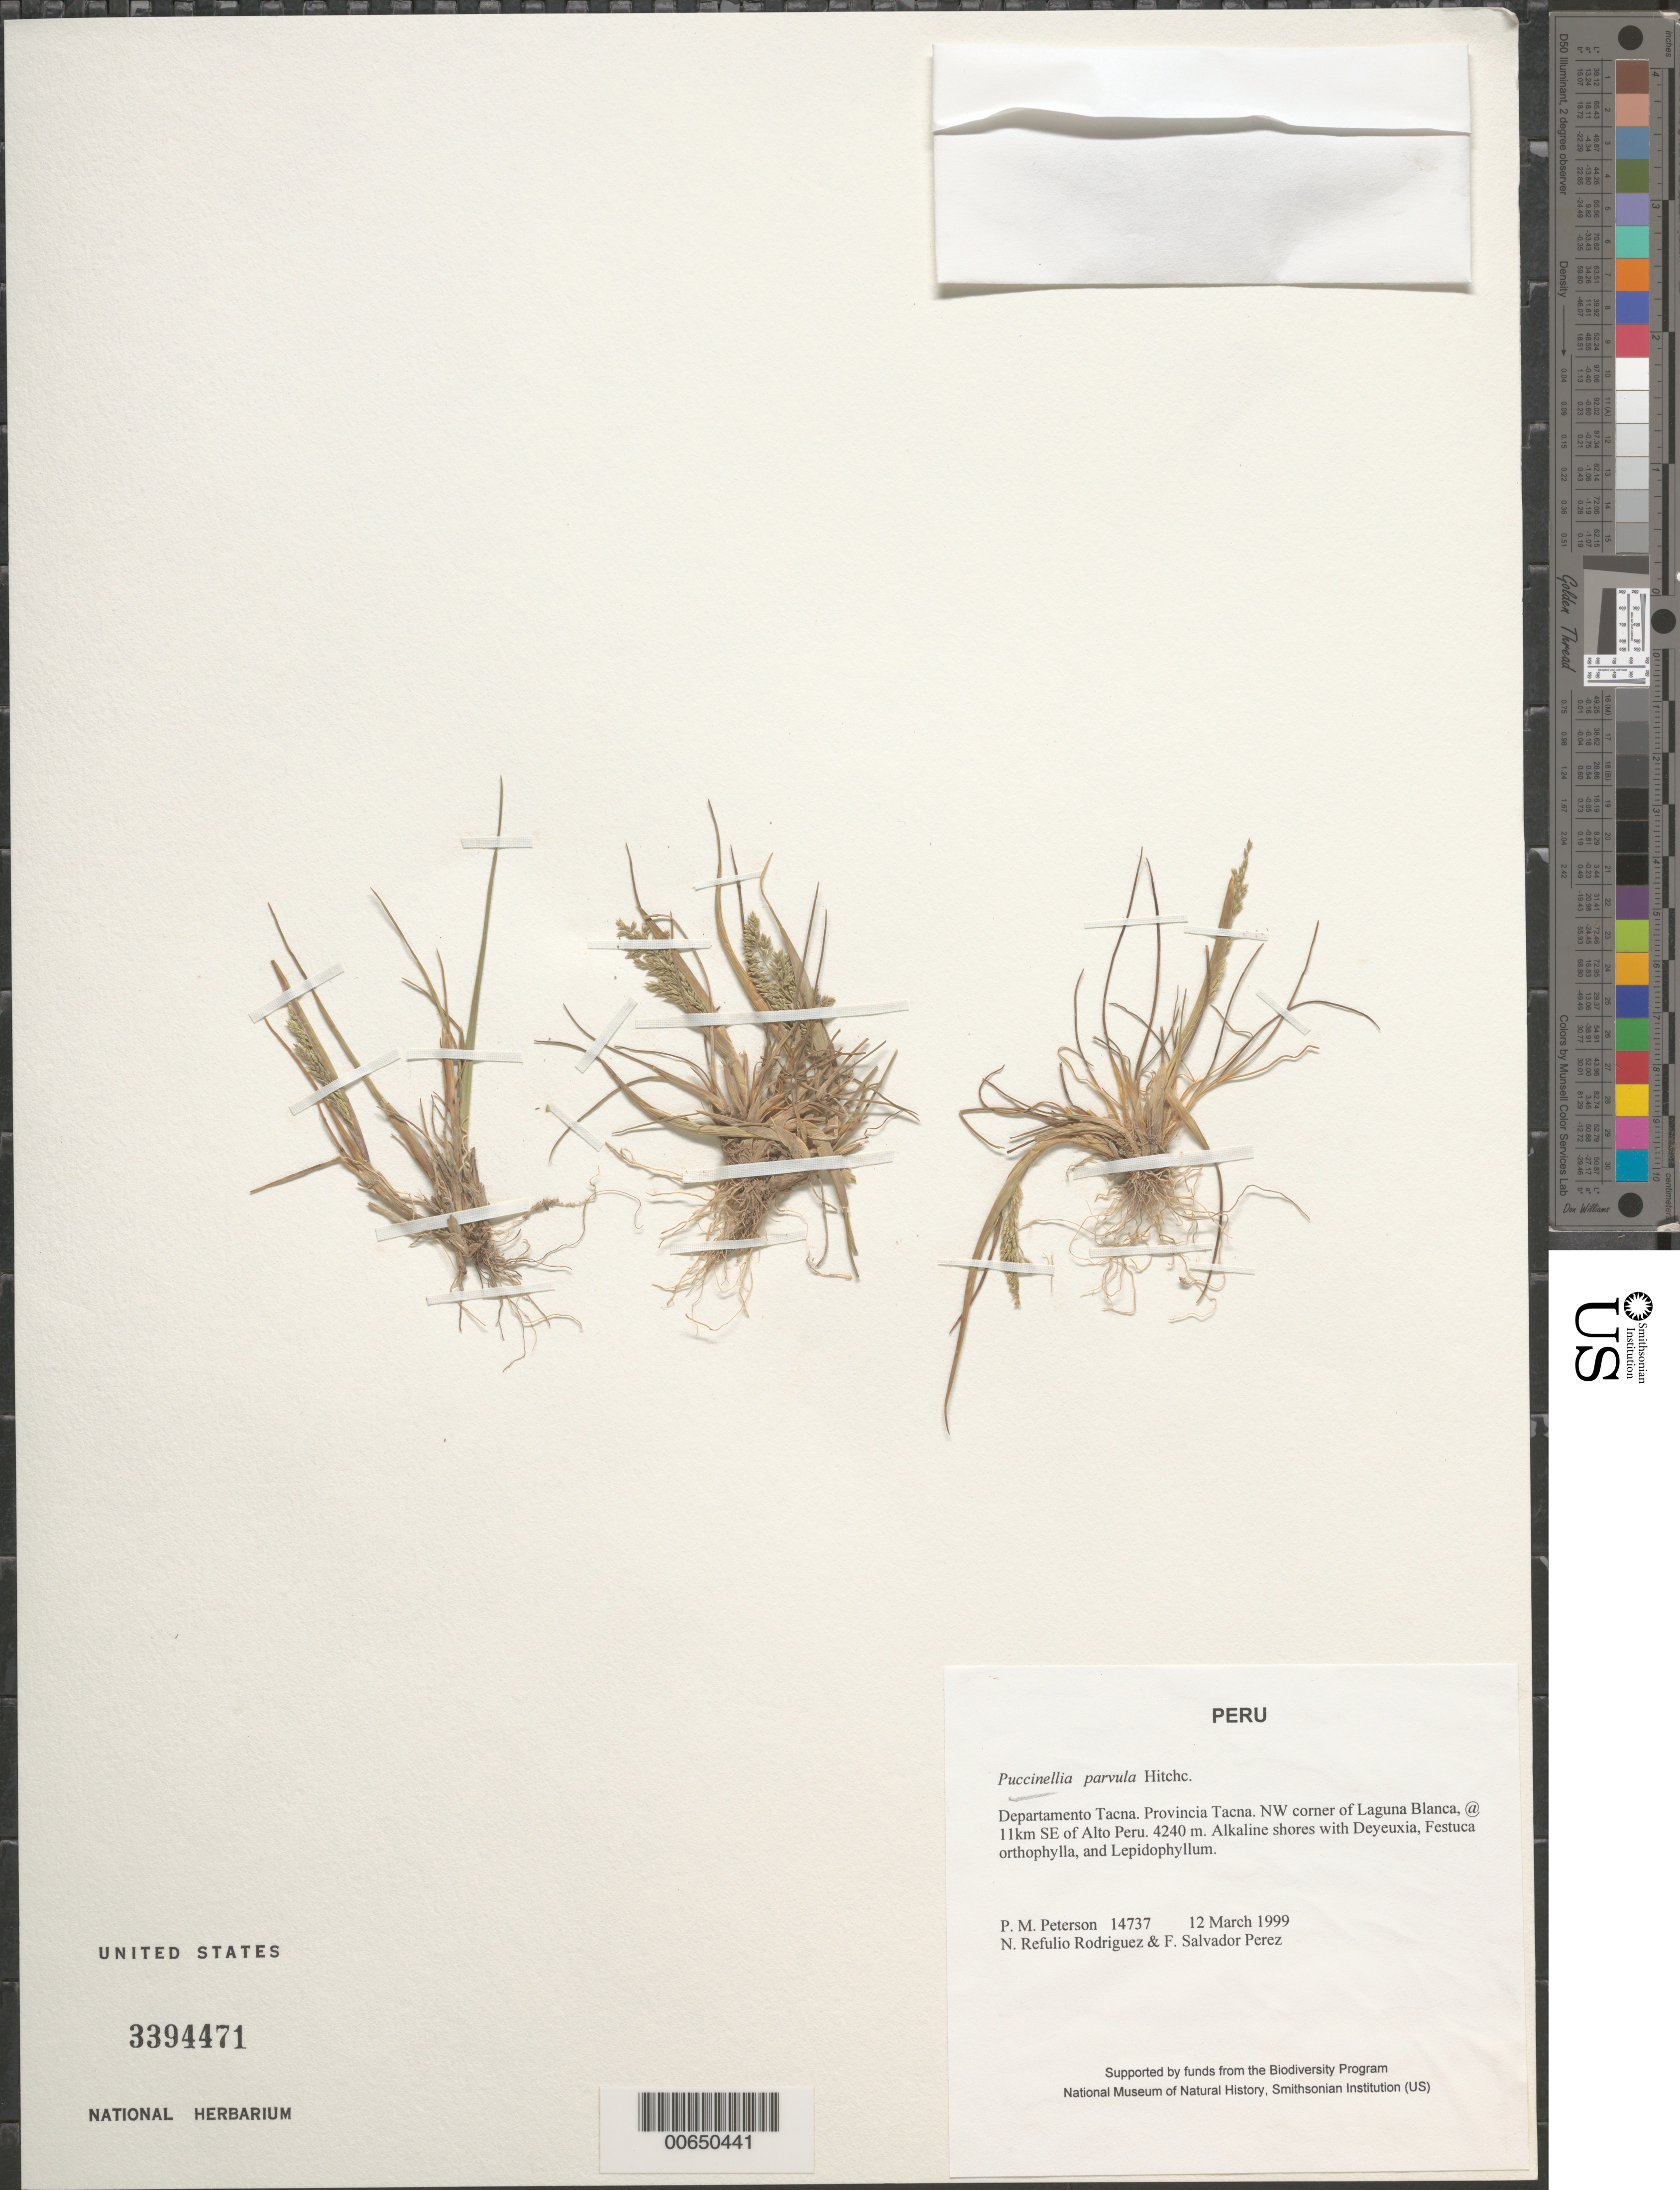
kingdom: Plantae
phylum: Tracheophyta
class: Liliopsida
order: Poales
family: Poaceae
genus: Puccinellia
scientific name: Puccinellia parvula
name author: Hitchc.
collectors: P. M. Peterson, N. Refulio-Rodríguez & F. Salvador Perez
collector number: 14737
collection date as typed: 12 Mar 1999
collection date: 1999-03-12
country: Peru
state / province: Tacna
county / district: Tacna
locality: NW corner of Laguna Blanca, @ 11km SE of Alto Peru.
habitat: Alkaline shores with Deyeuxia, Festuca orthophylla and Lepidophyllum.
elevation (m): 4240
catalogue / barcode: US 3394471